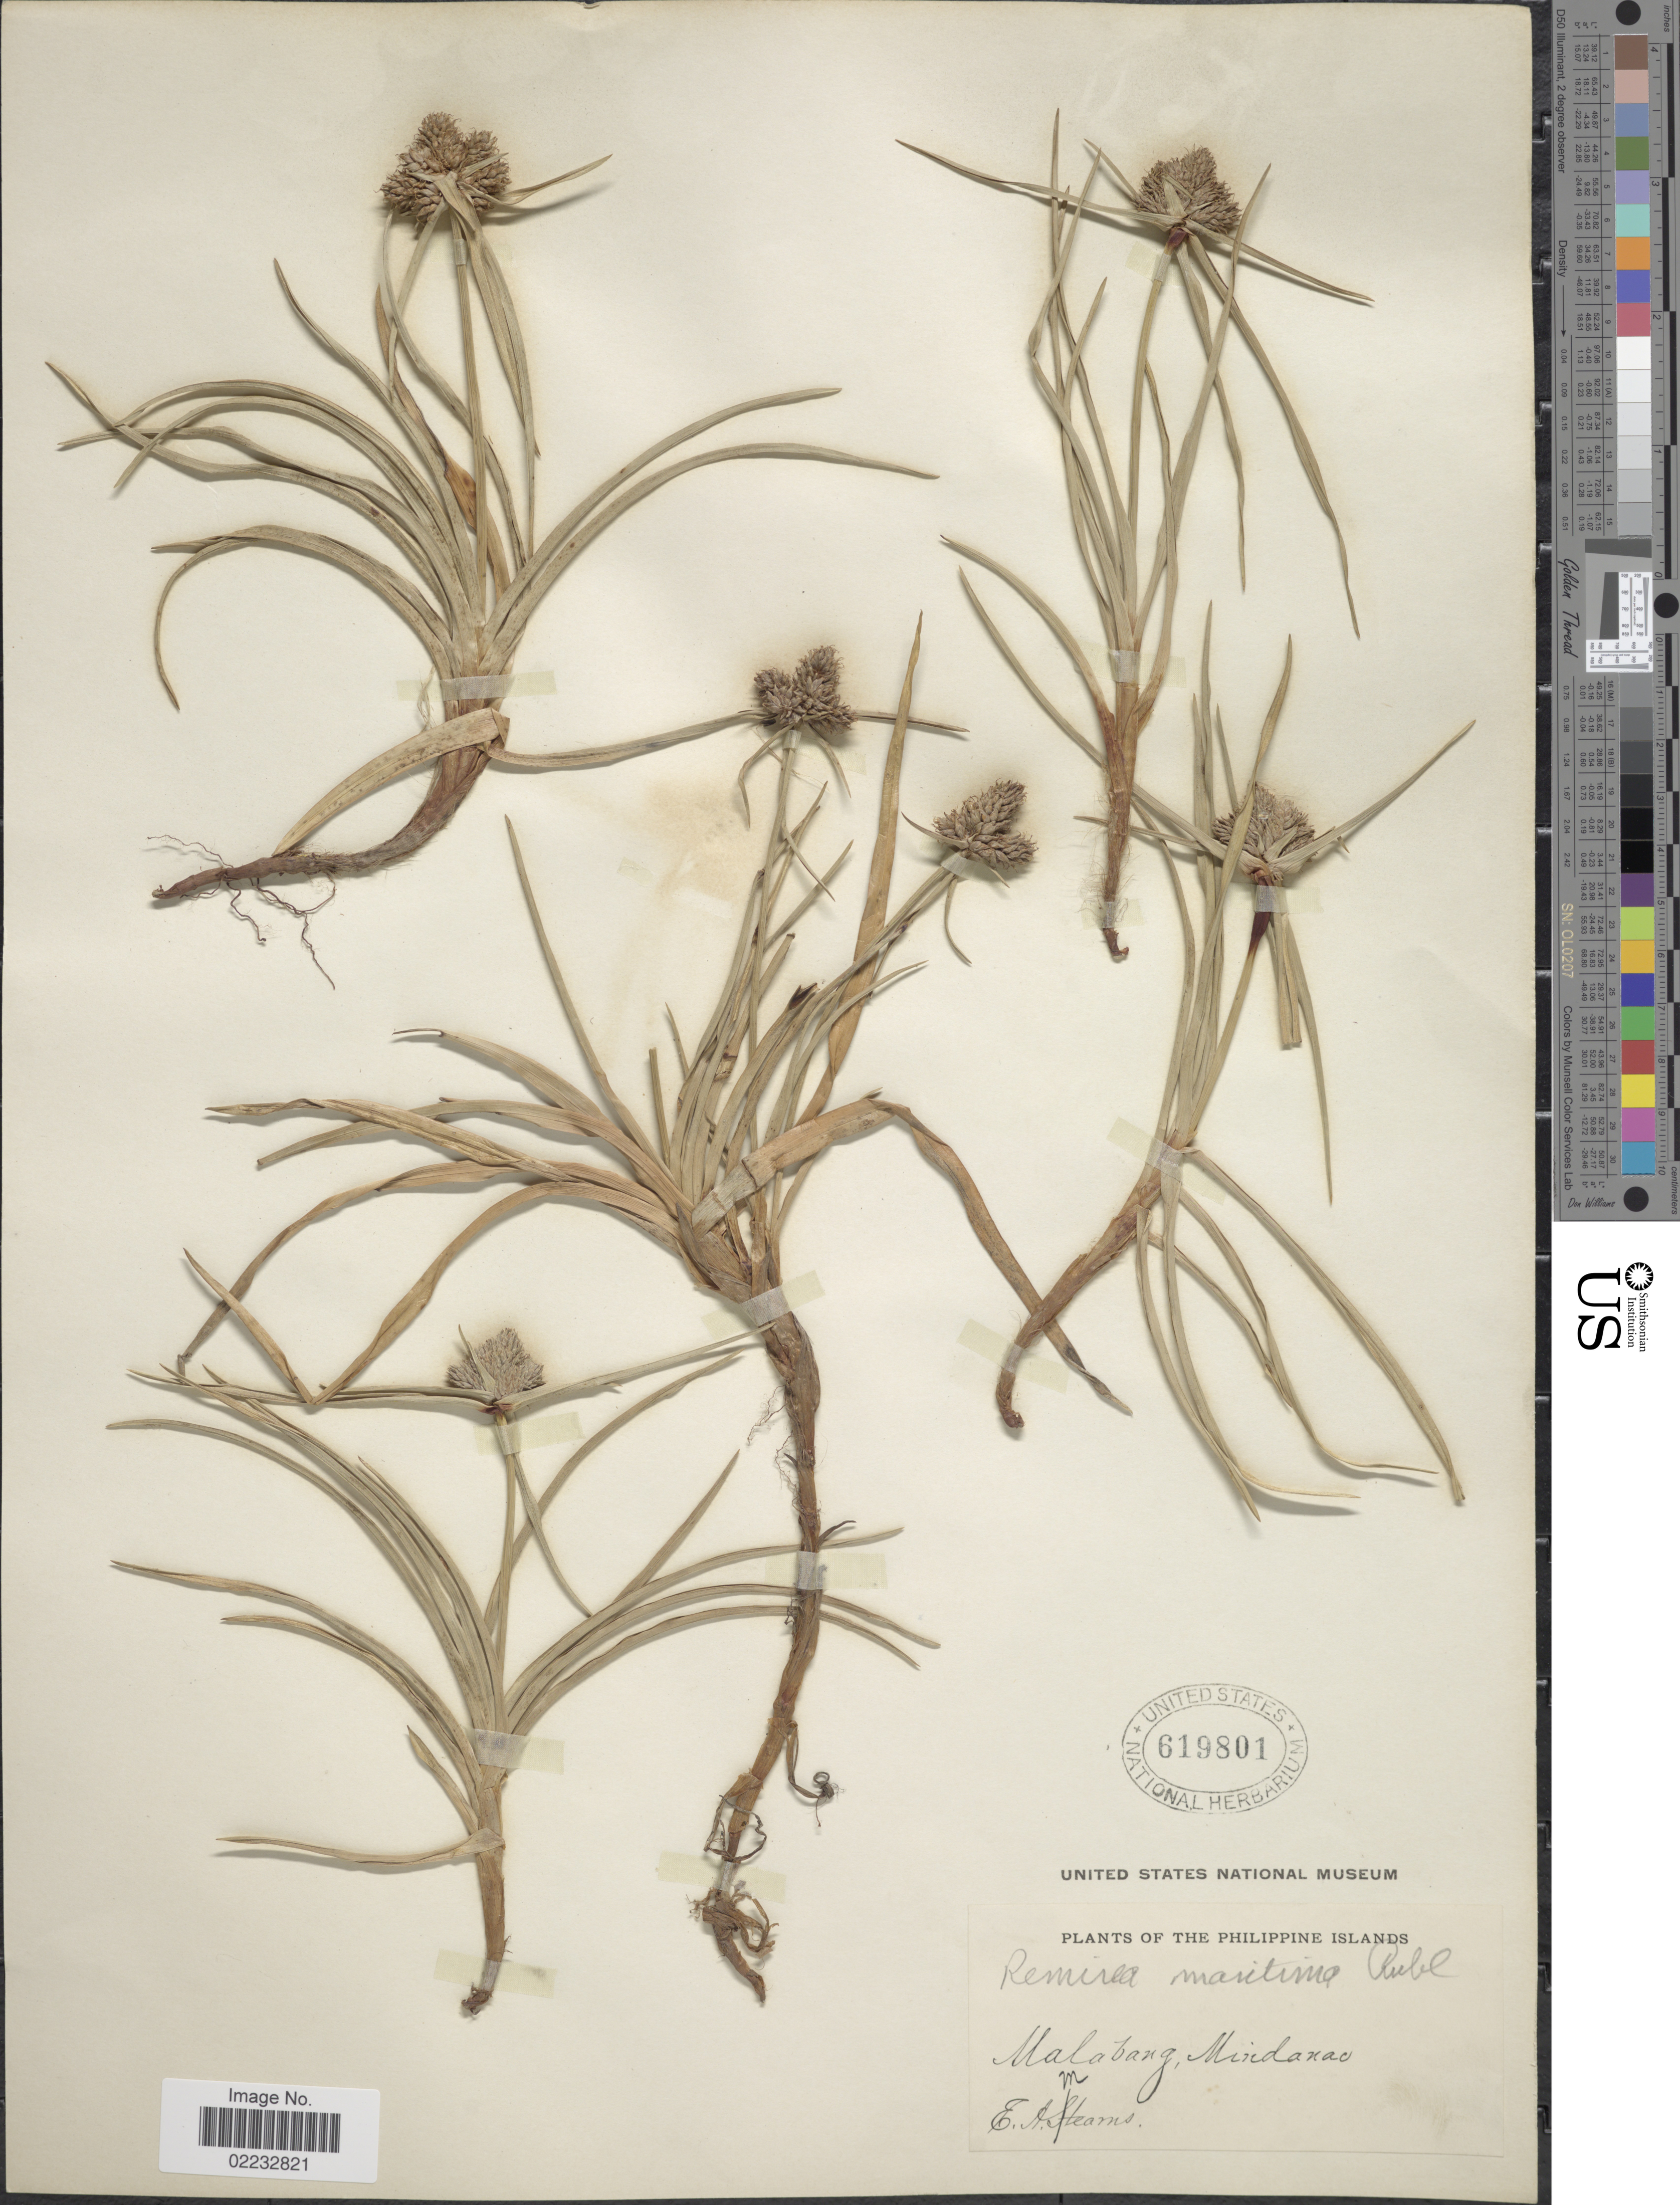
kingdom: Plantae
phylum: Tracheophyta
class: Liliopsida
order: Poales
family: Cyperaceae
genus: Cyperus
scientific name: Cyperus pedunculatus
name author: (R. Br.) J. Kern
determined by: Strong, M. T., (US), Smithsonian Institution - National Museum of Natural History (UNITED STATES)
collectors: E. A. Mearns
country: Philippines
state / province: Muslim Mindanao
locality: Mindanao, Malabang.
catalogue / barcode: US 619801